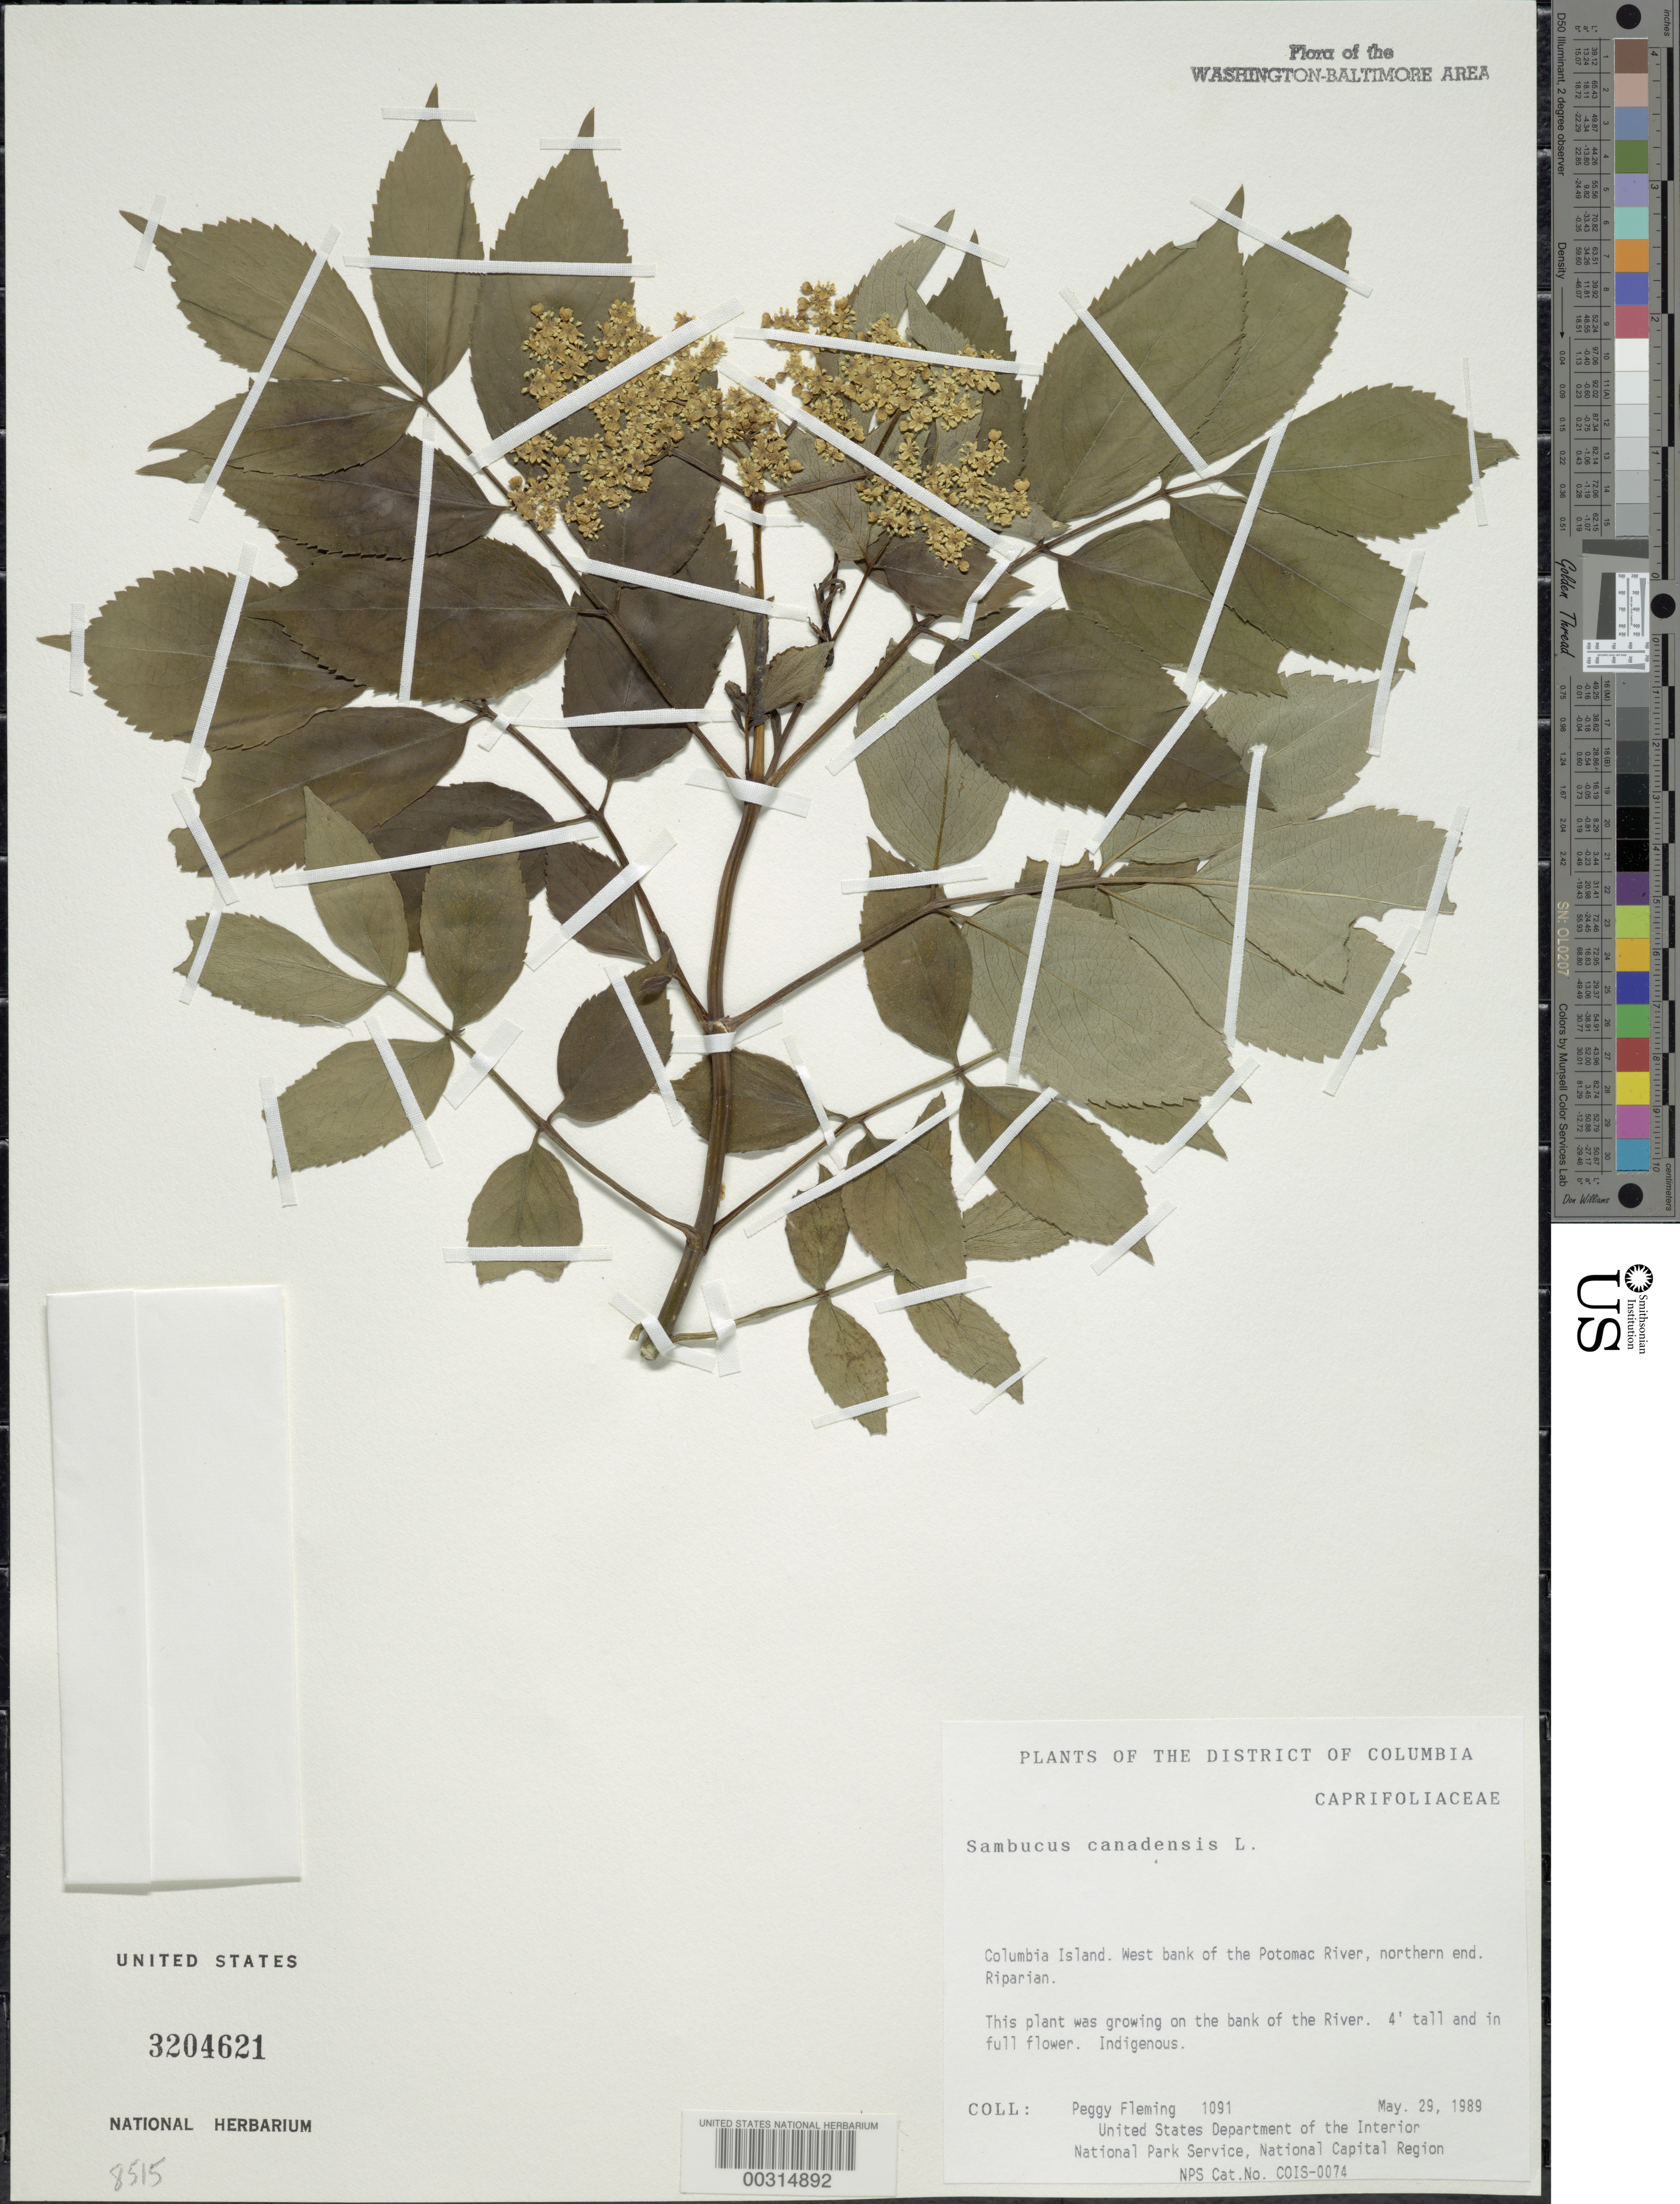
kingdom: Plantae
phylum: Tracheophyta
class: Magnoliopsida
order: Dipsacales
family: Viburnaceae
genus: Sambucus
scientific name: Sambucus canadensis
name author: L.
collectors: P. Fleming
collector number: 1091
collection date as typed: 29 May 1989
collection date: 1989-05-29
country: United States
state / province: District of Columbia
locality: Columbia Island, W bank of Potomac River, N End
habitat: On bank of river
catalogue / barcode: US 3204621